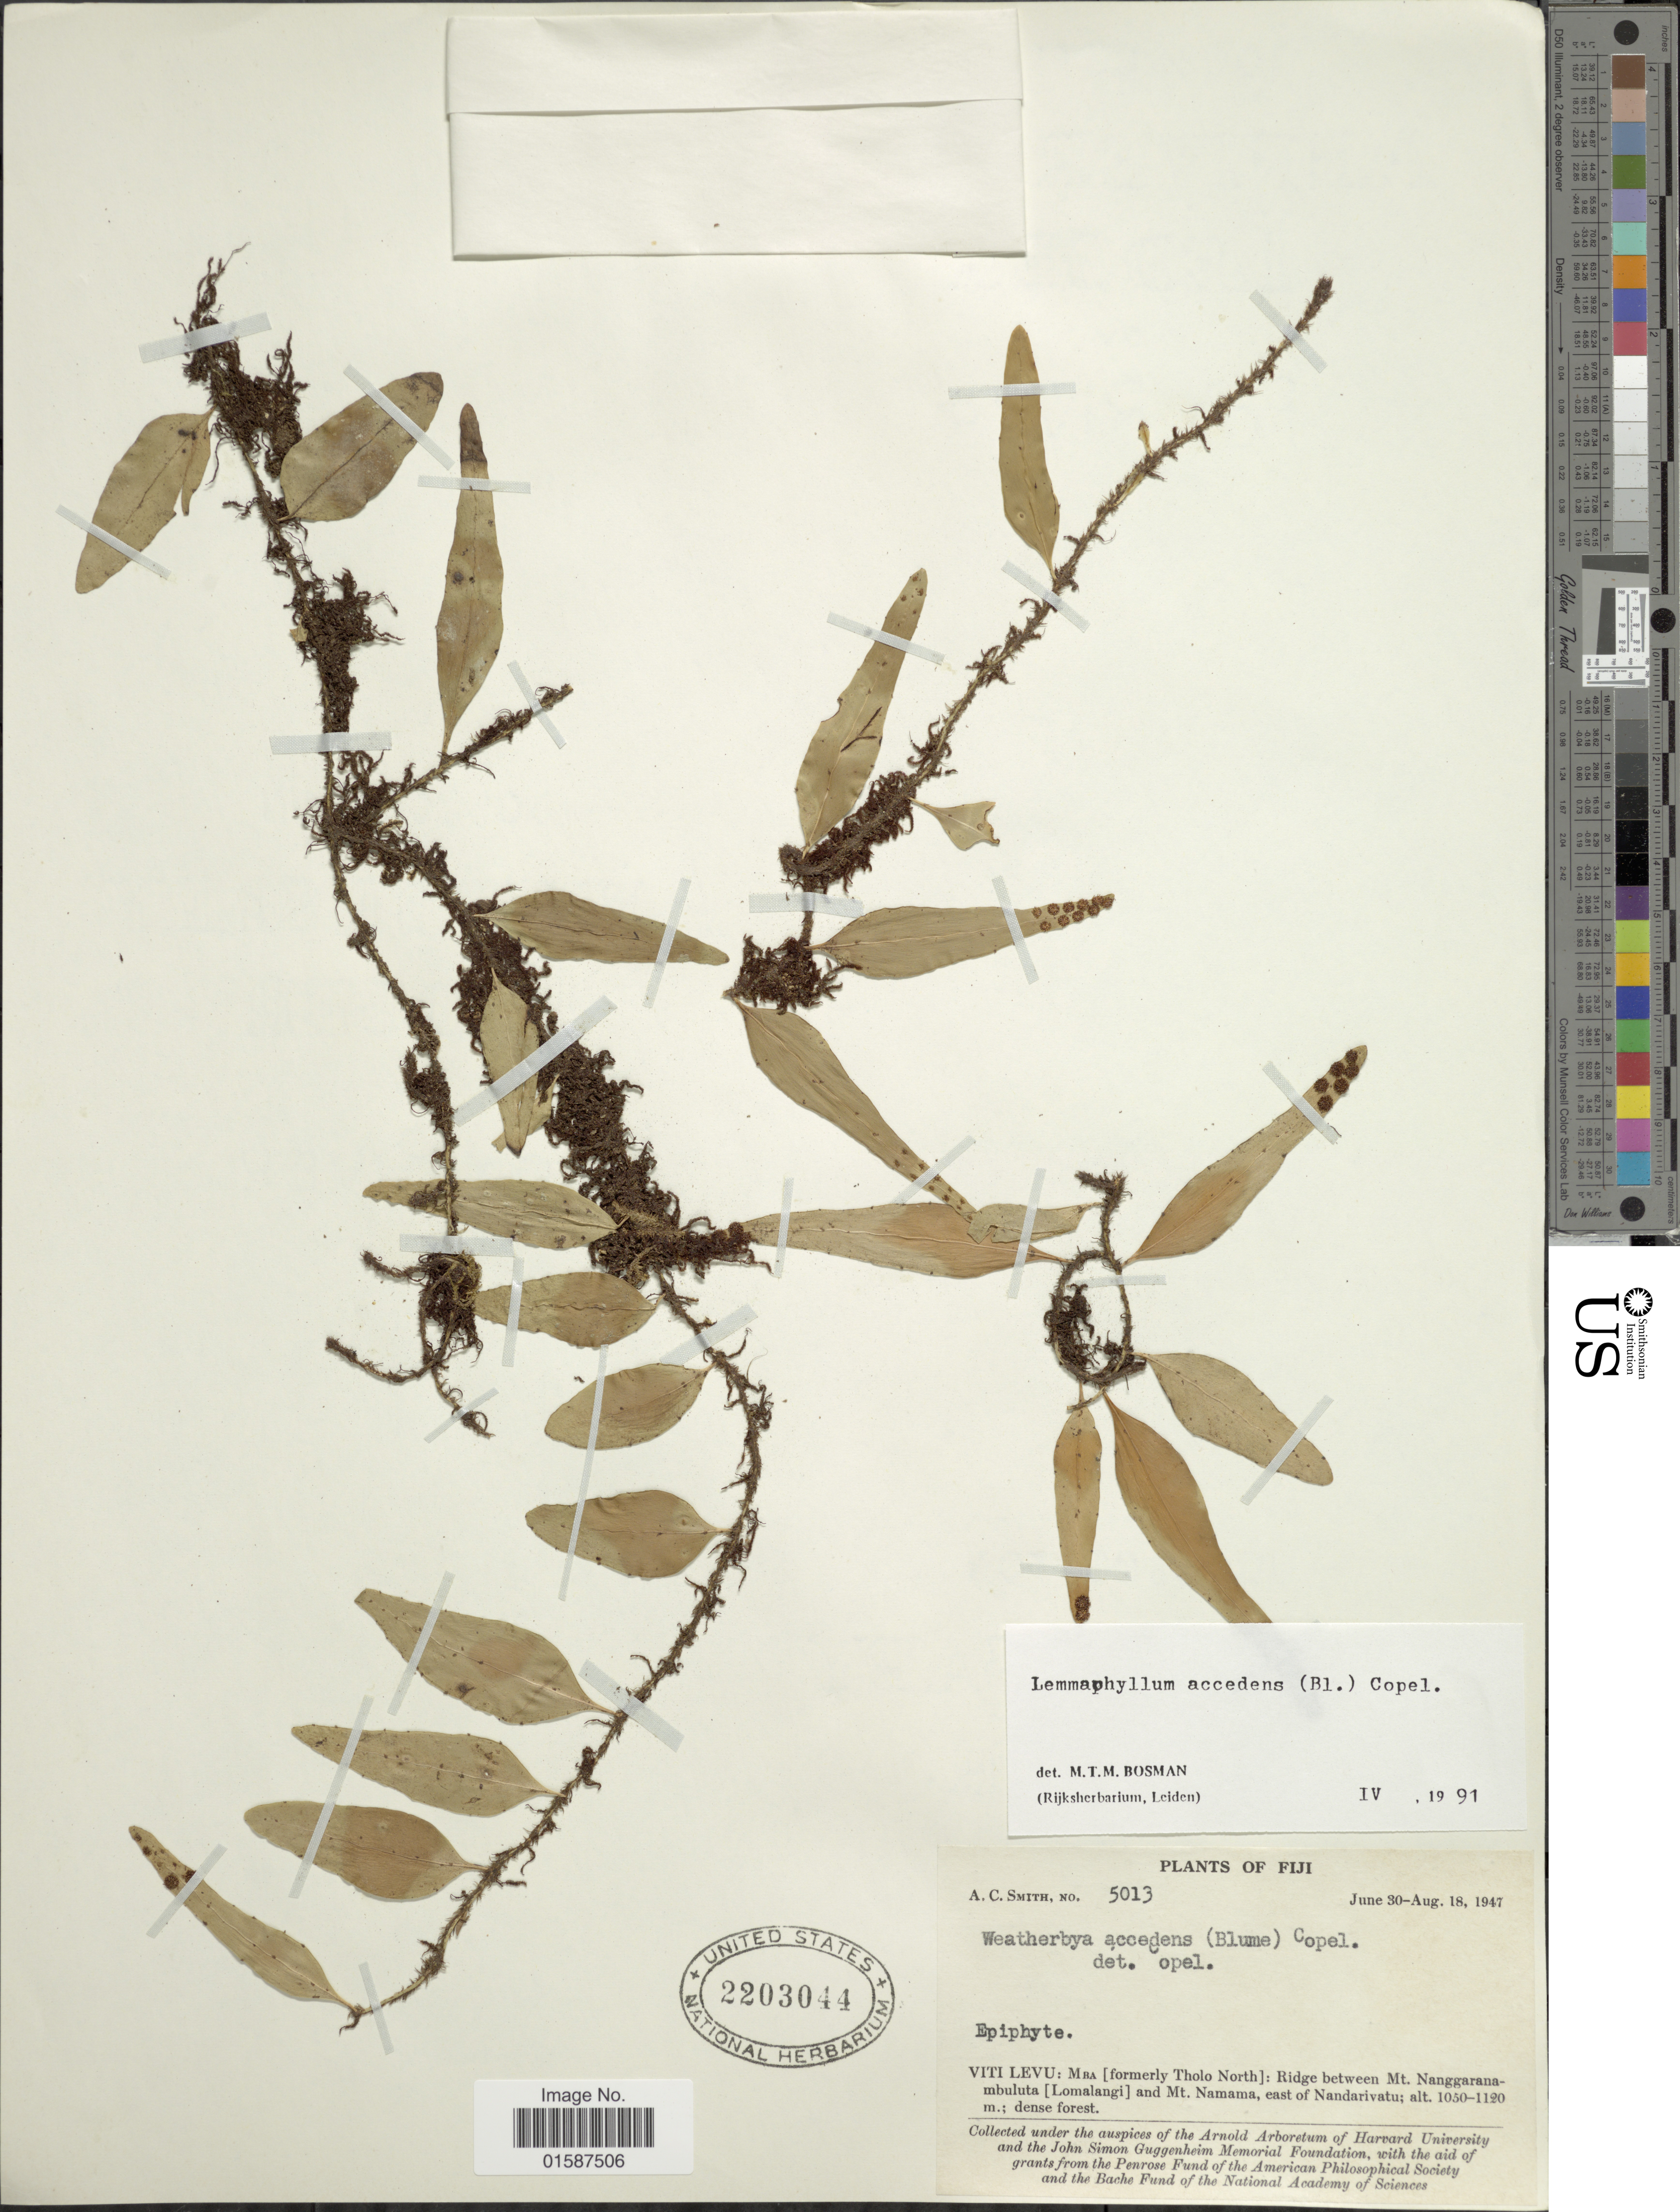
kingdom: Plantae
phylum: Tracheophyta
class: Polypodiopsida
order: Polypodiales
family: Polypodiaceae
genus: Lemmaphyllum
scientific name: Lemmaphyllum accedens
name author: (Blume) Donk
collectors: A. C. Smith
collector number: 5013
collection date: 1947-06-30/1947-08-18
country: Fiji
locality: Viti Levu: Mra [formerly tholo North]: ridge between Mt. Nanggarana- mbuluta [Lomalangi] and Mt. Namama, east of Nandarivatu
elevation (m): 1050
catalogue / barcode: US 2203044